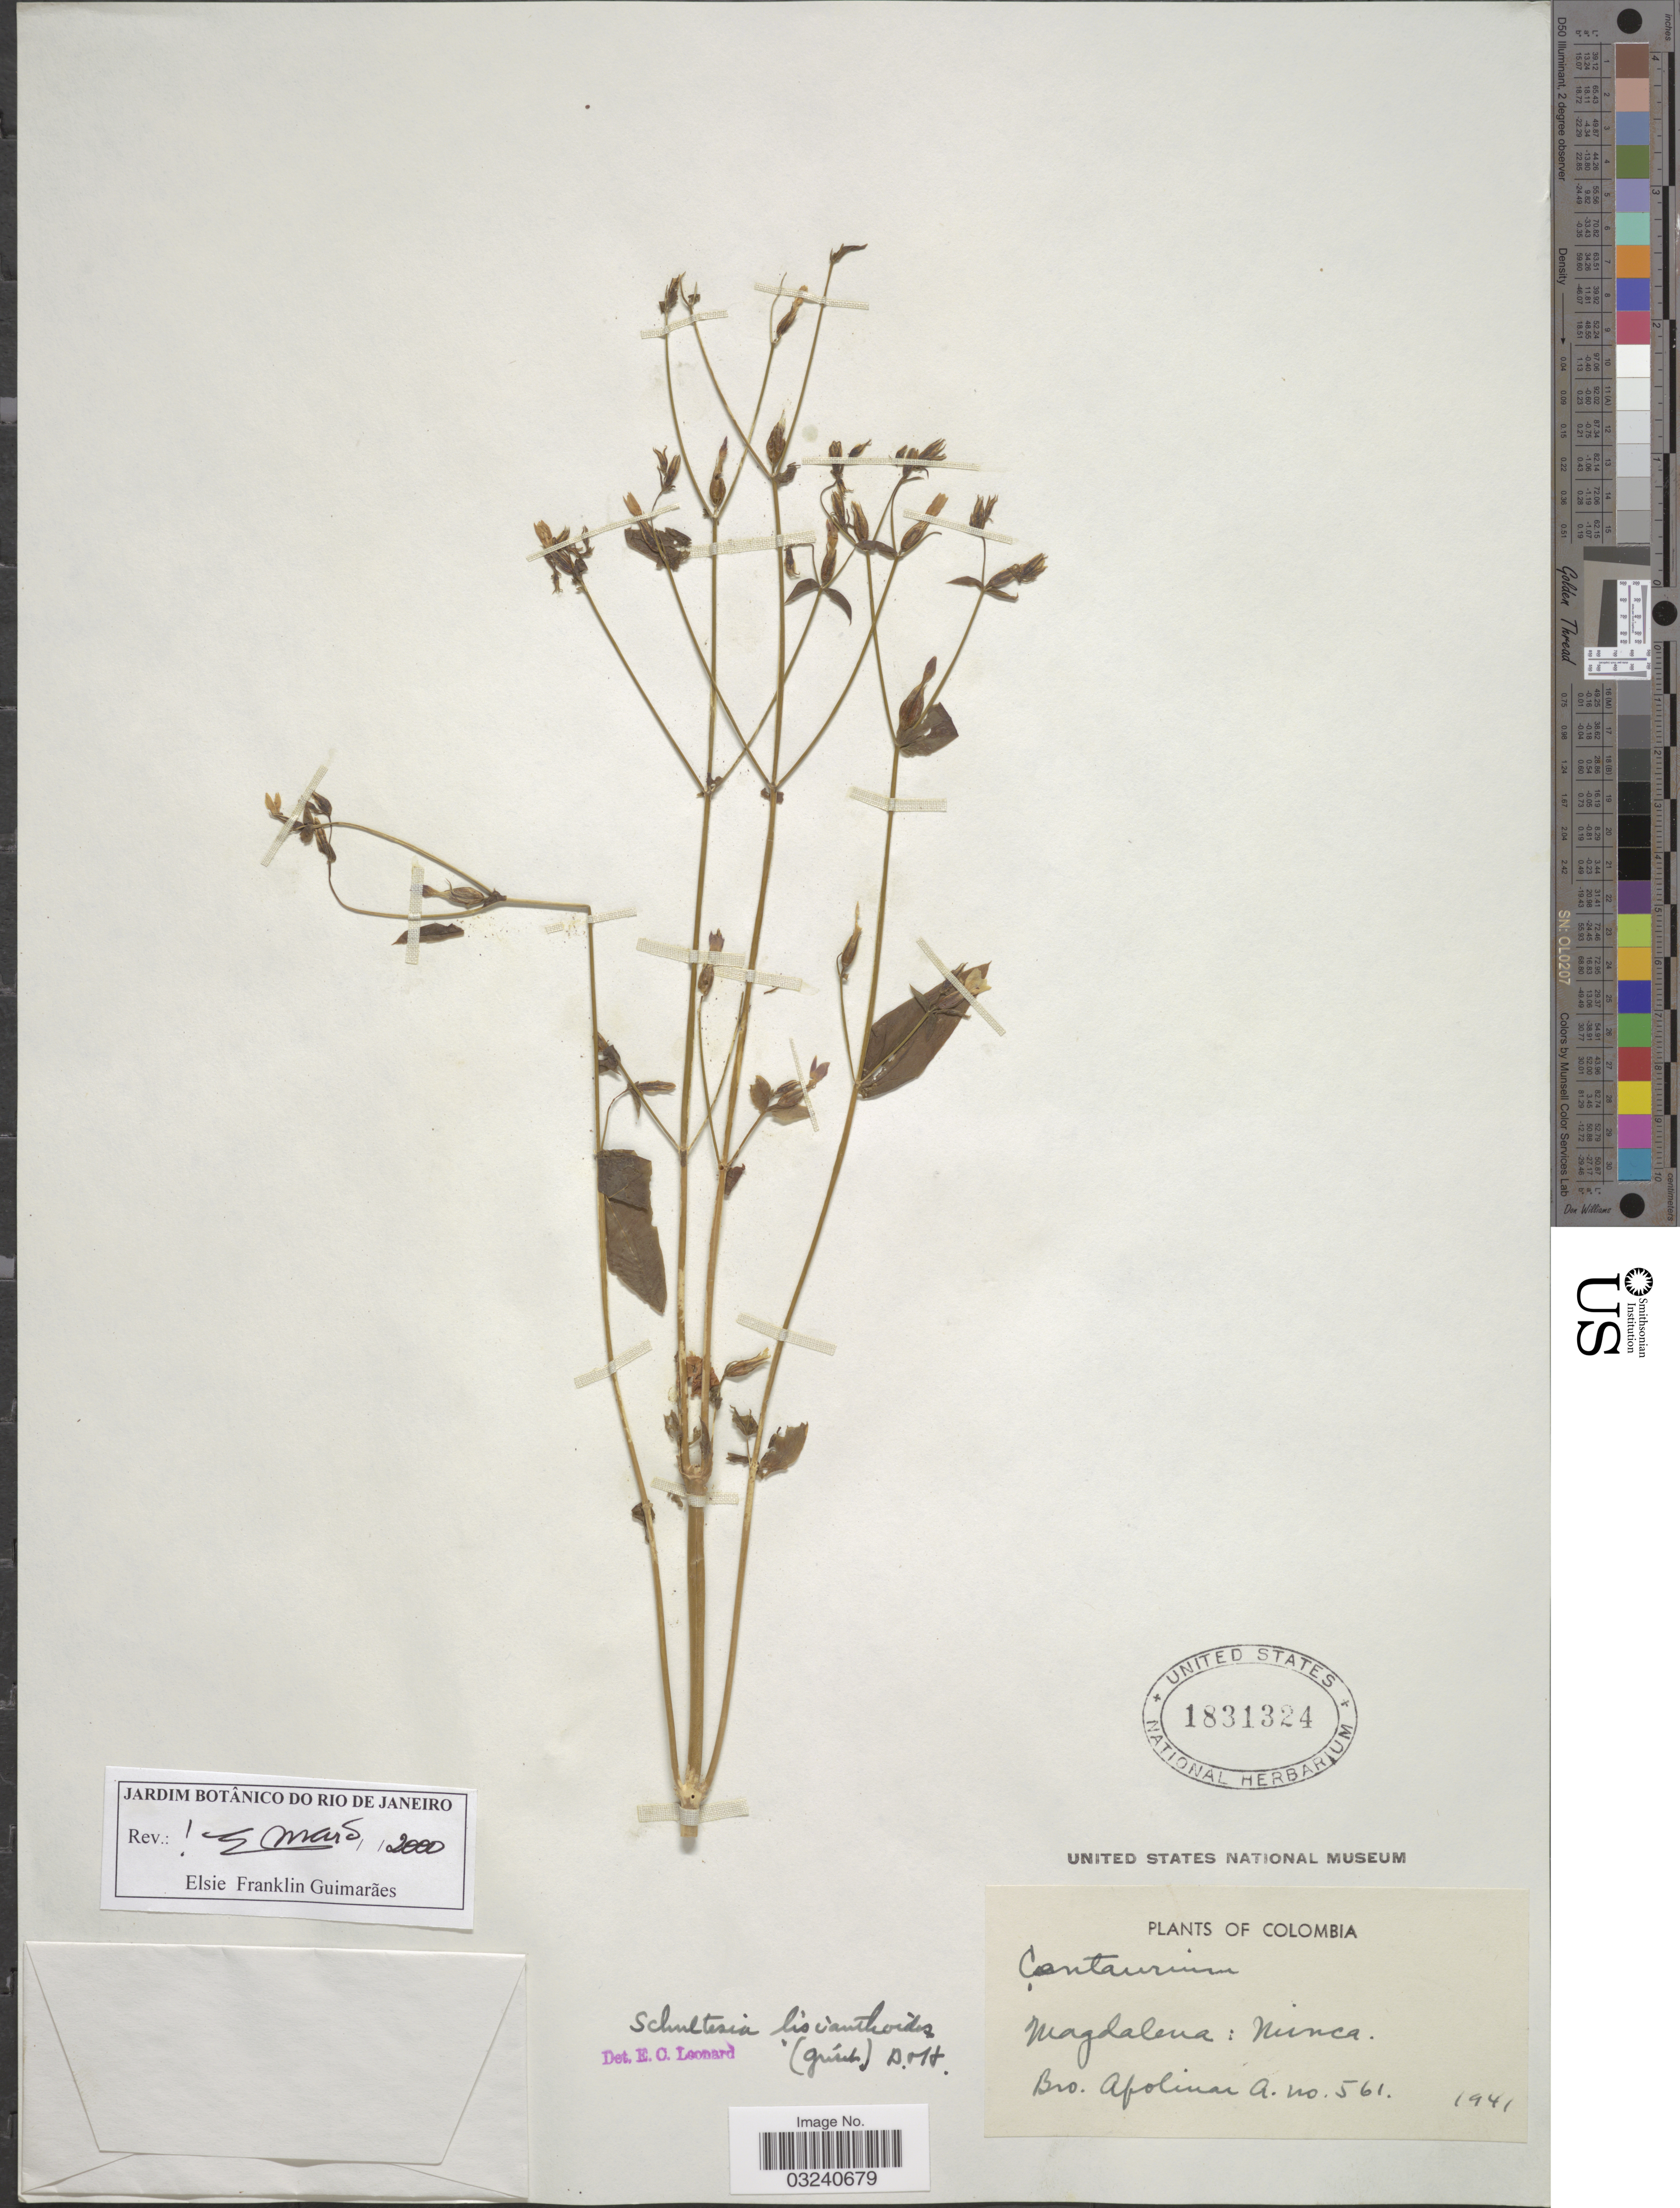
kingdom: Plantae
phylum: Tracheophyta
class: Magnoliopsida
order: Gentianales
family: Gentianaceae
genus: Schultesia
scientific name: Schultesia lisianthoides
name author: (Griseb.) Benth. & Hook. f. ex Hemsl.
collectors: Bro. Apolinar A.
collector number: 561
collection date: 1941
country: Colombia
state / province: Magdalena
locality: Minca.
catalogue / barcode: US 1831324